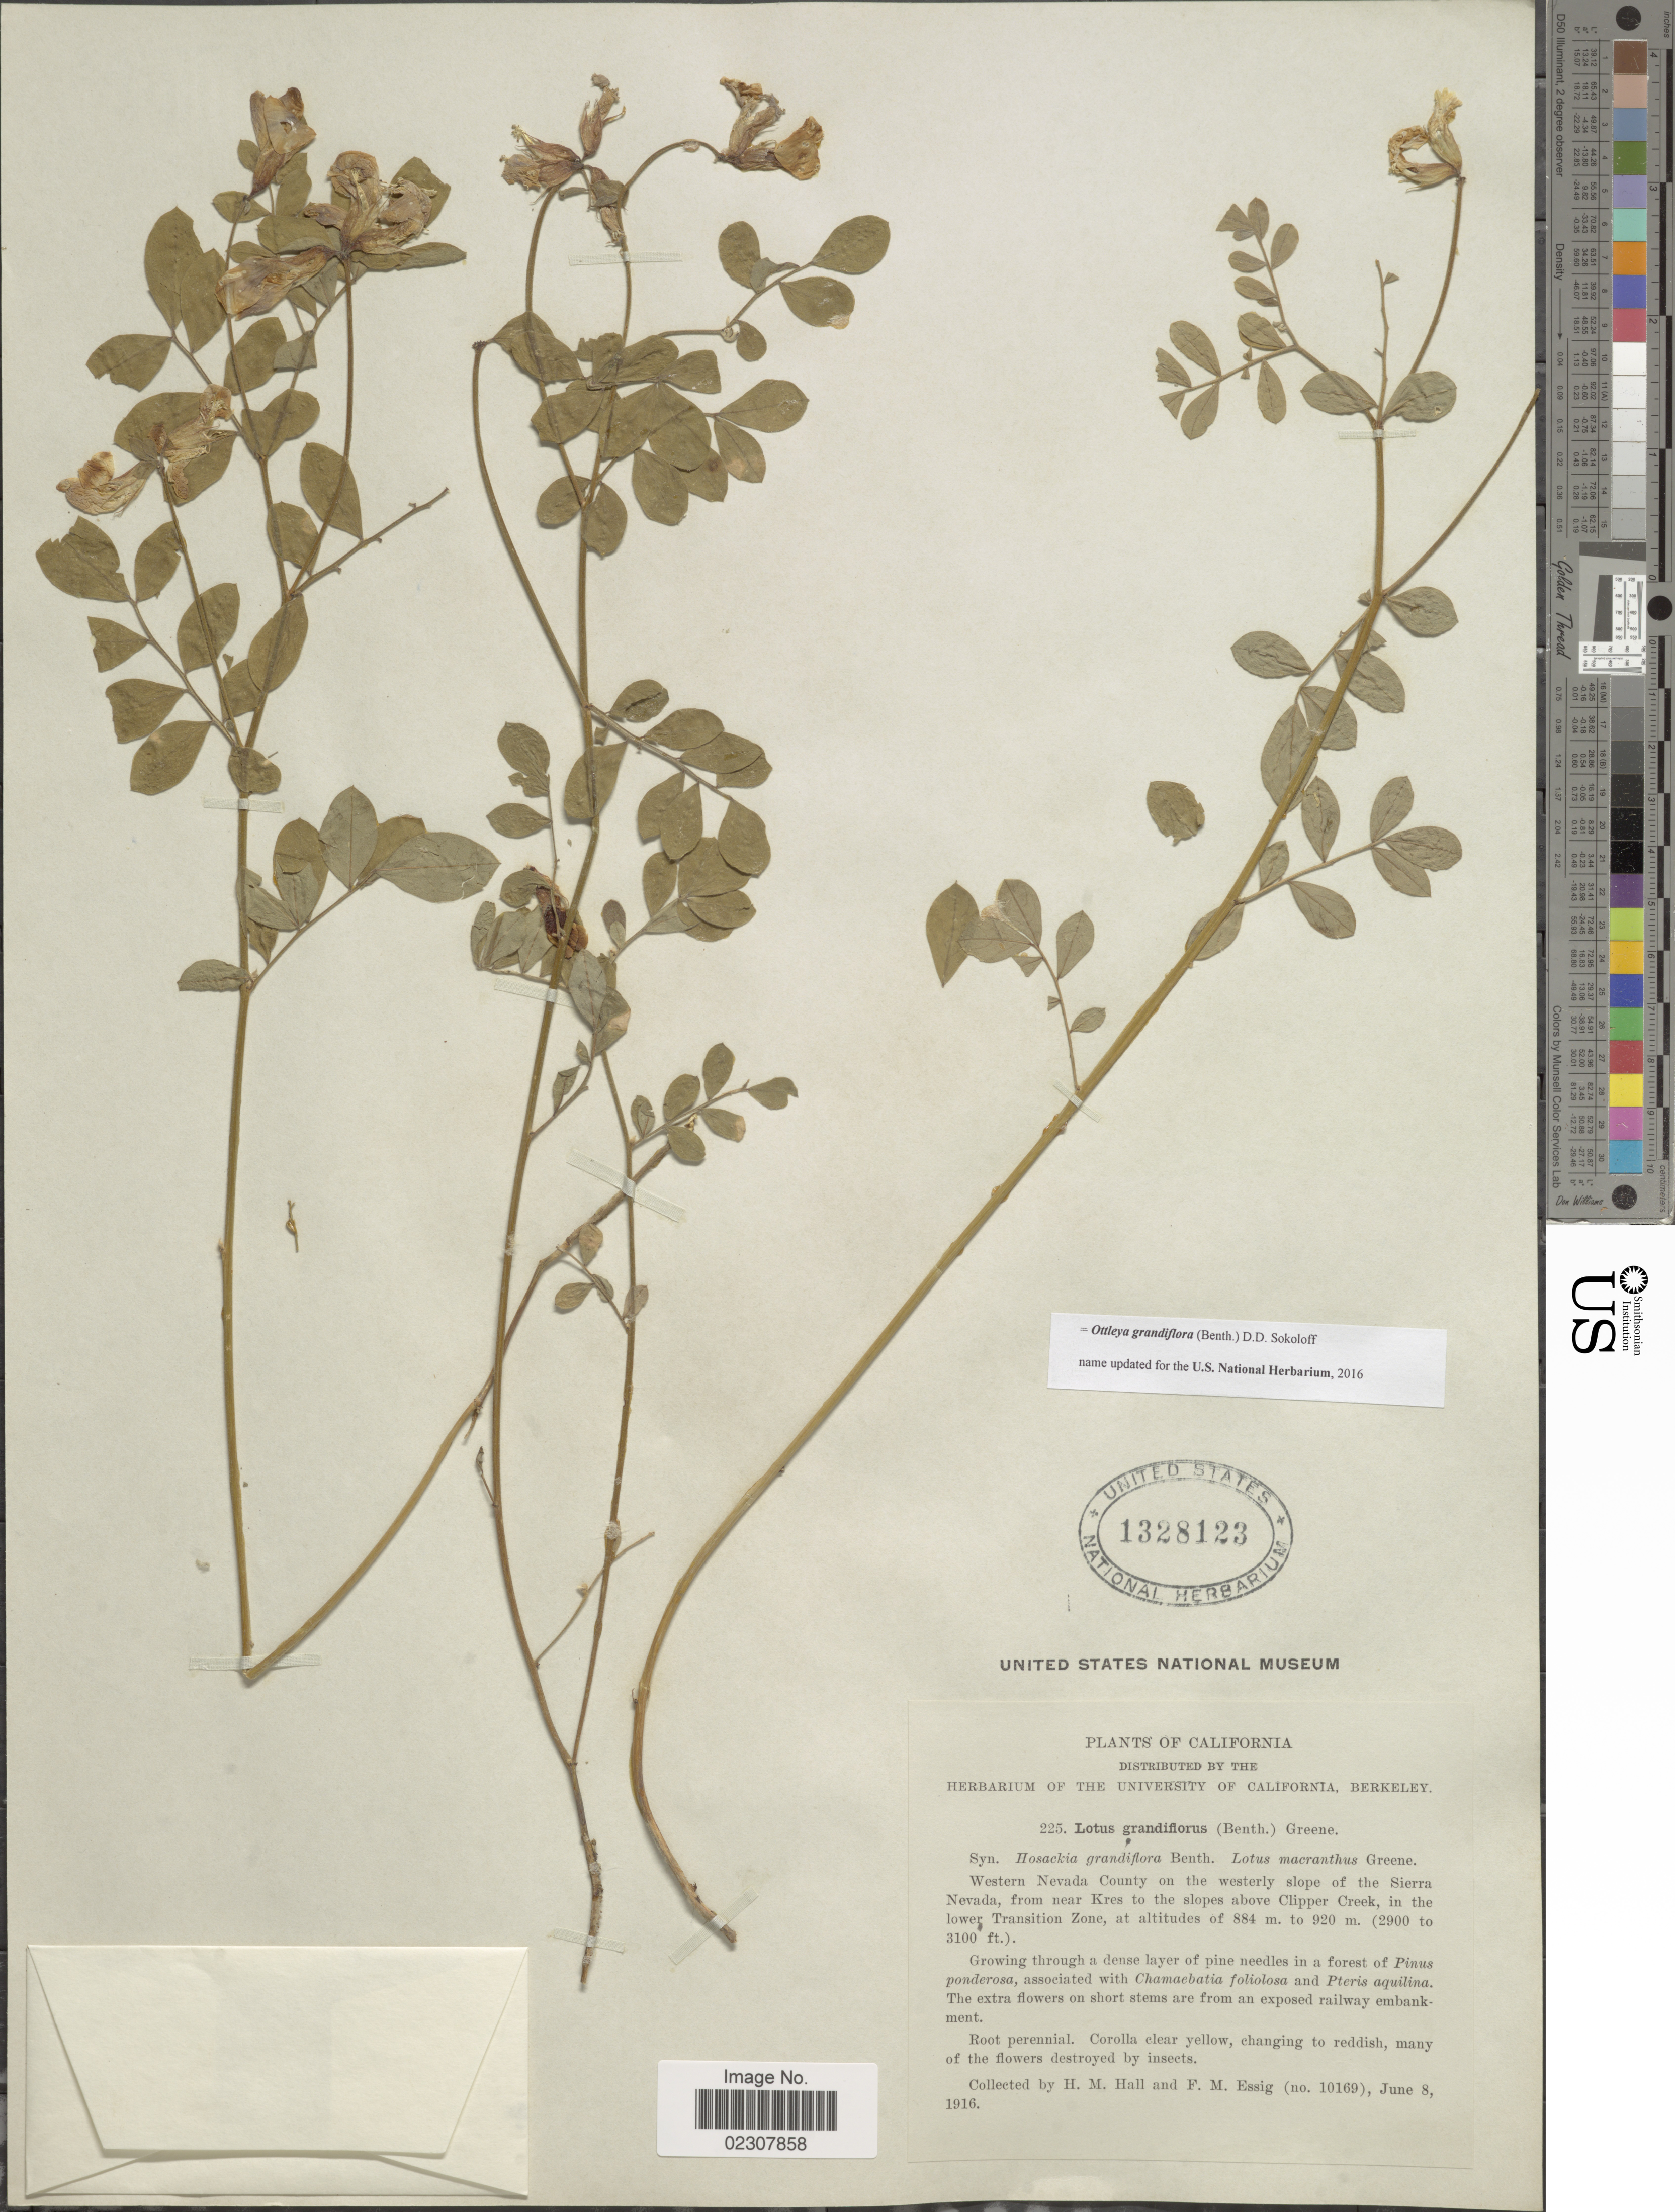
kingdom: Plantae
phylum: Tracheophyta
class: Magnoliopsida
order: Fabales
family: Fabaceae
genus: Ottleya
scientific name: Ottleya grandiflora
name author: (Benth.) D.D. Sokoloff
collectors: H. M. Hall & F. Essig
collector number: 10169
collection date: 1916-06-08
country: United States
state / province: California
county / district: Nevada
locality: Western Nevada County on the westerly slope of the Sierra Nevada, from Kres to the slopes above Clipper Creek, in the lower Transition Zone.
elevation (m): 884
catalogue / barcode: US 1328123